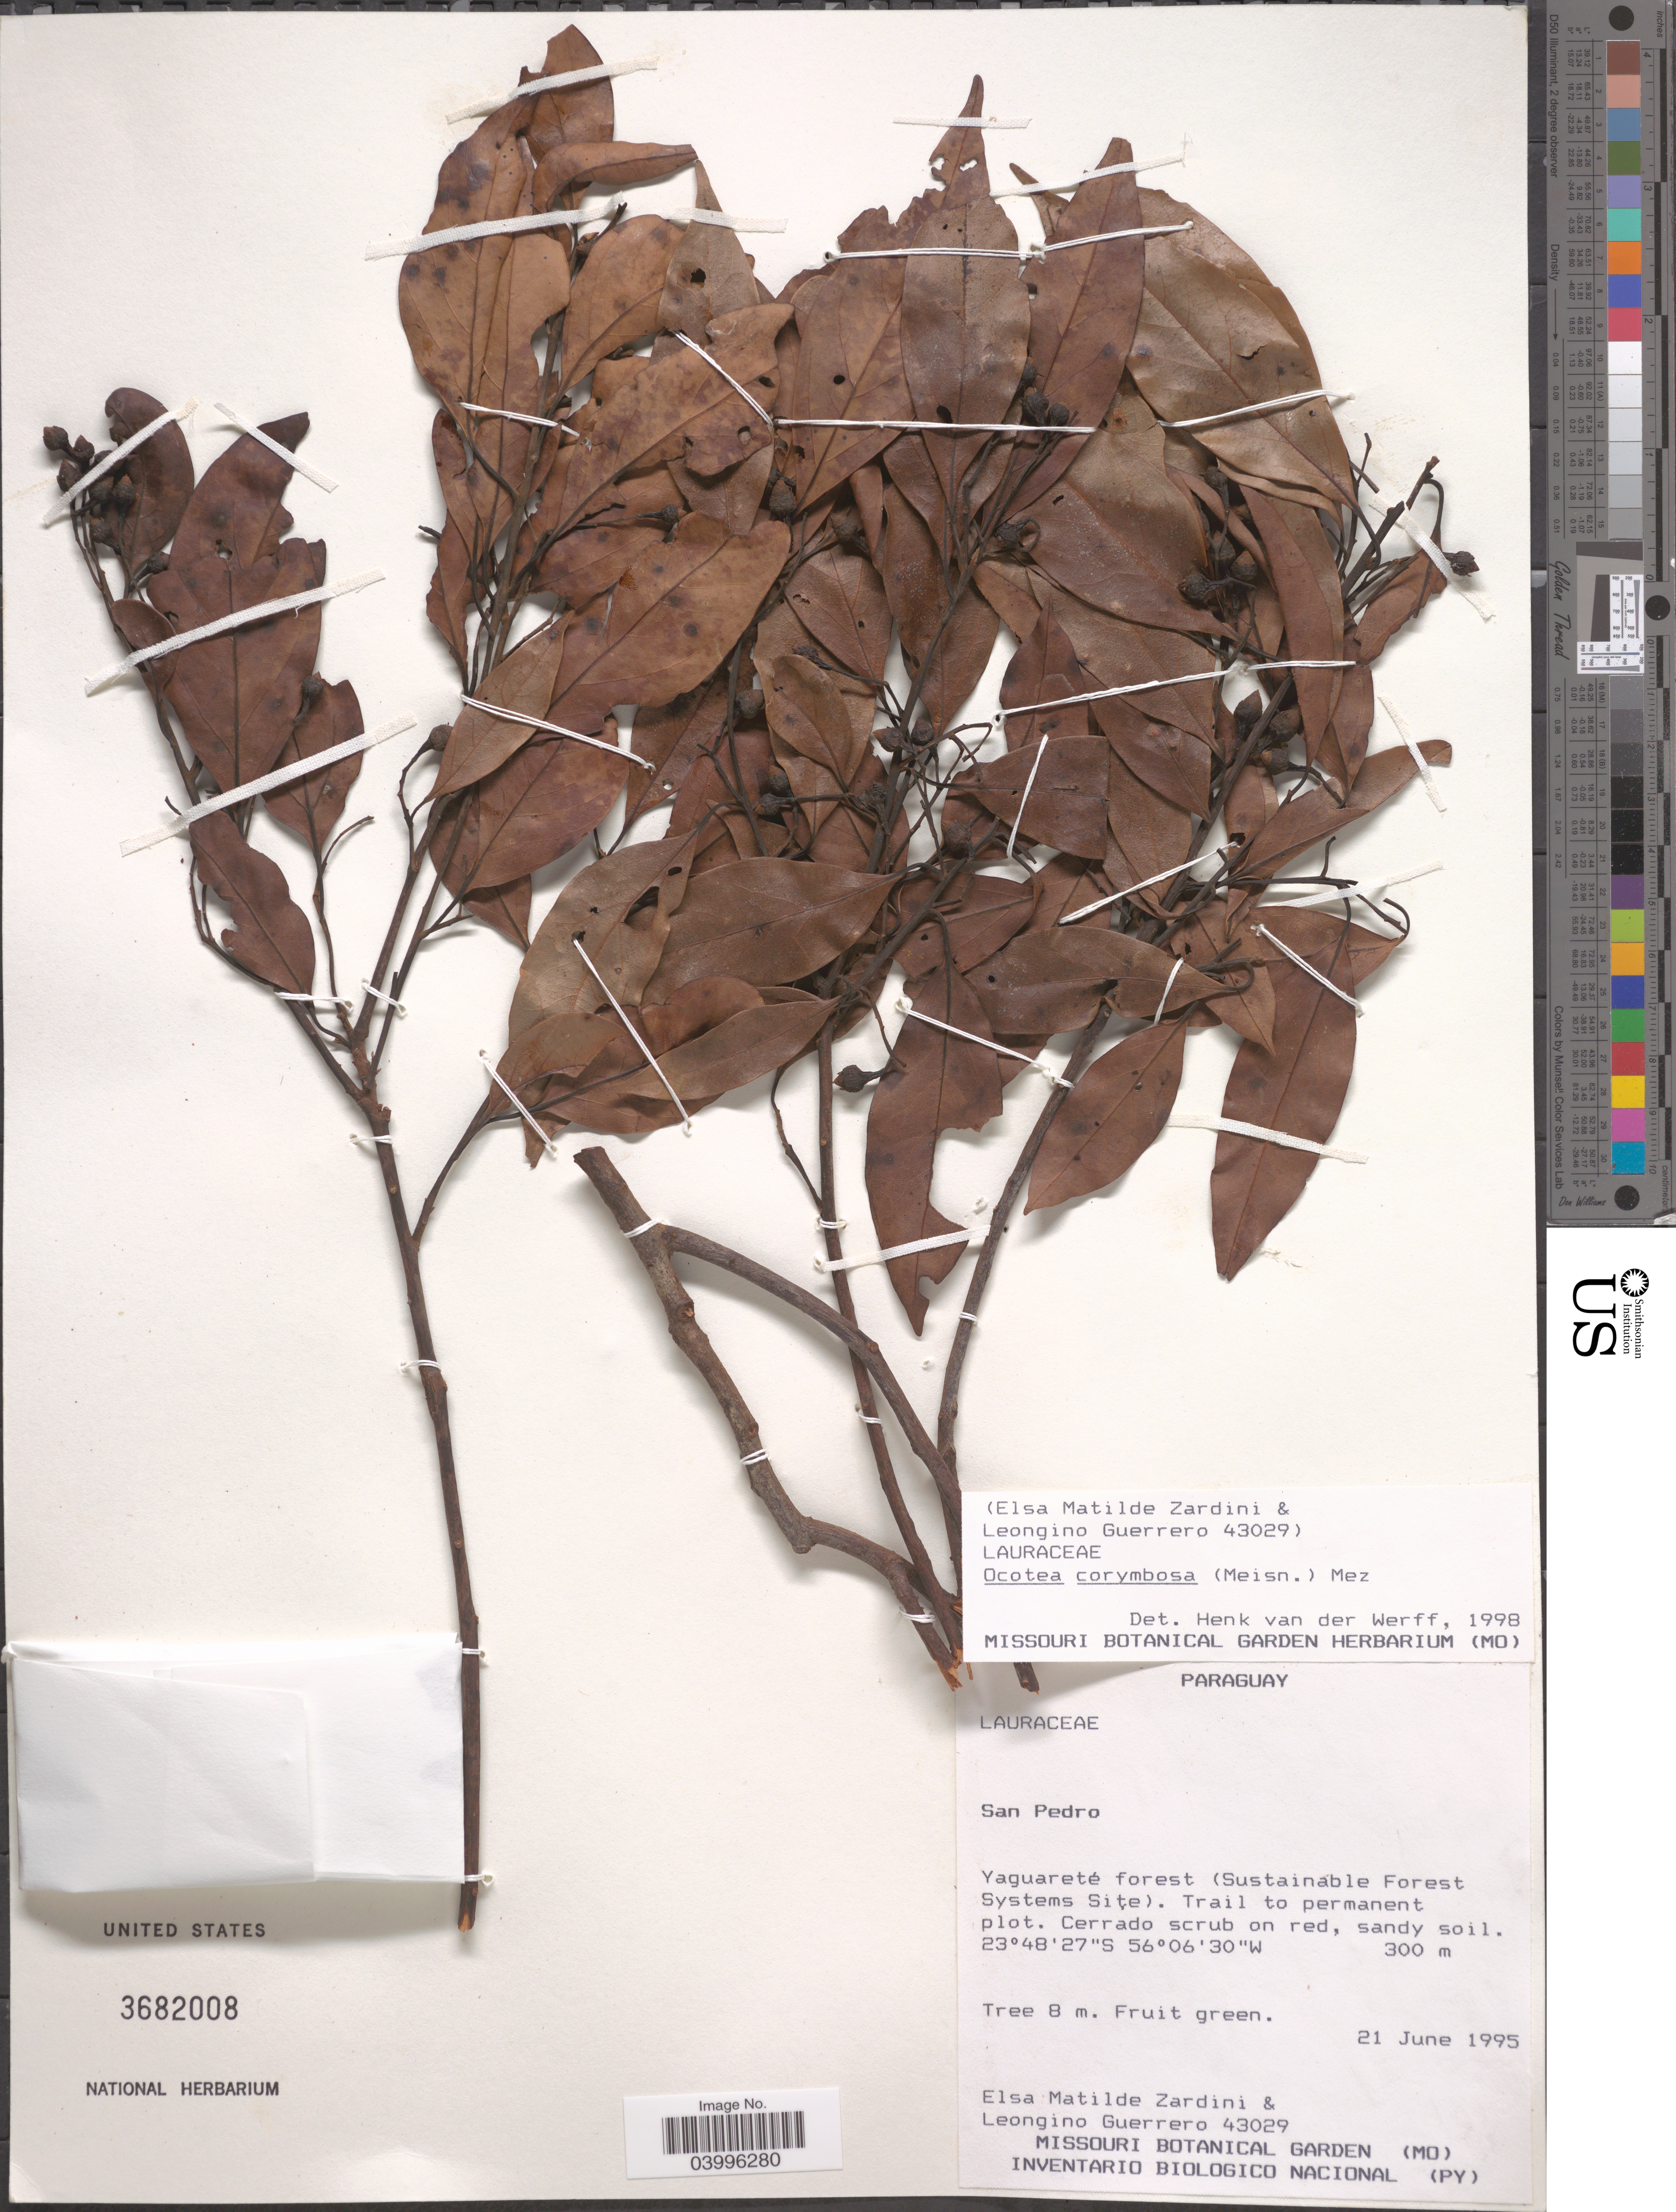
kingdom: Plantae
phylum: Tracheophyta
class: Magnoliopsida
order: Laurales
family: Lauraceae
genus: Ocotea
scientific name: Ocotea corymbosa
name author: (Meisn.) Mez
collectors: E. M. Zardini & L. Guerrero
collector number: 43029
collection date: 1995-06-21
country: Paraguay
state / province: San Pedro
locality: Yaguareté forest (Sustainable Forest Systems Site).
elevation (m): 300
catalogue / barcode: US 3682008